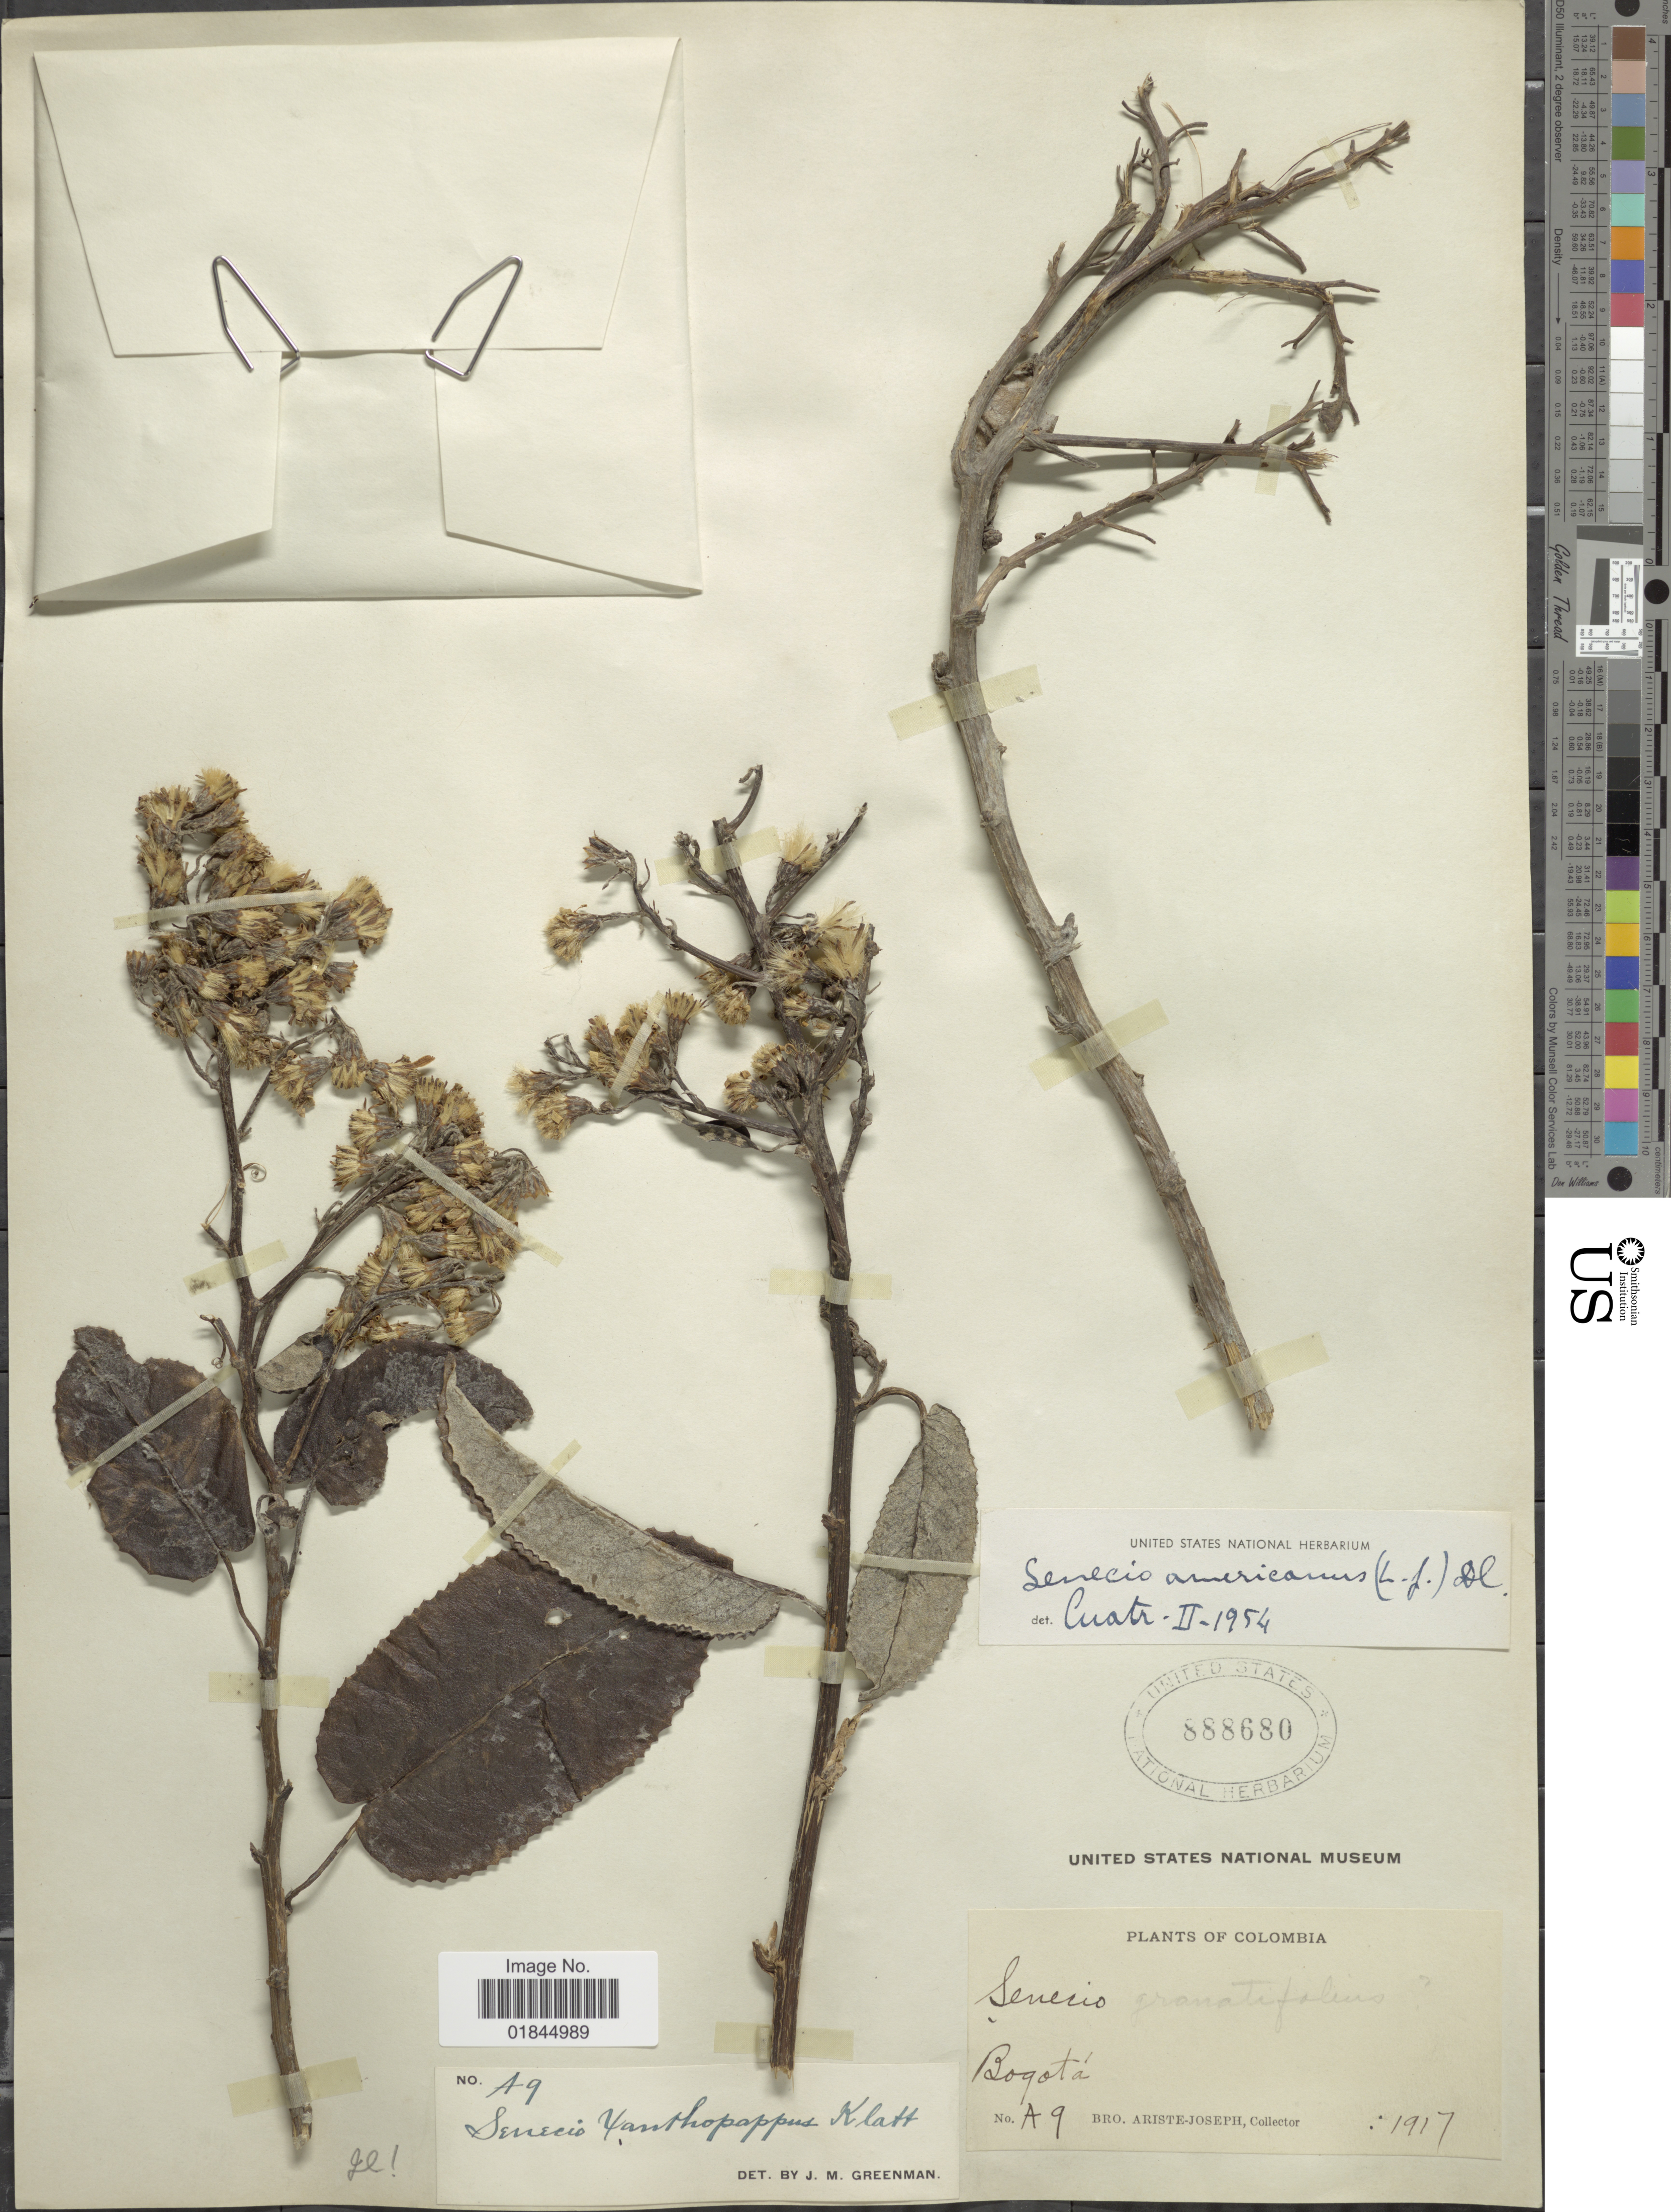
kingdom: Plantae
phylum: Tracheophyta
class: Magnoliopsida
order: Asterales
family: Asteraceae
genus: Pentacalia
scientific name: Pentacalia americana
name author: (L. f.) Cuatrec.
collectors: Bro. Ariste-Joseph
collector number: A9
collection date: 1917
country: Colombia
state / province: Bogota D.C.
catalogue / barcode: US 888680